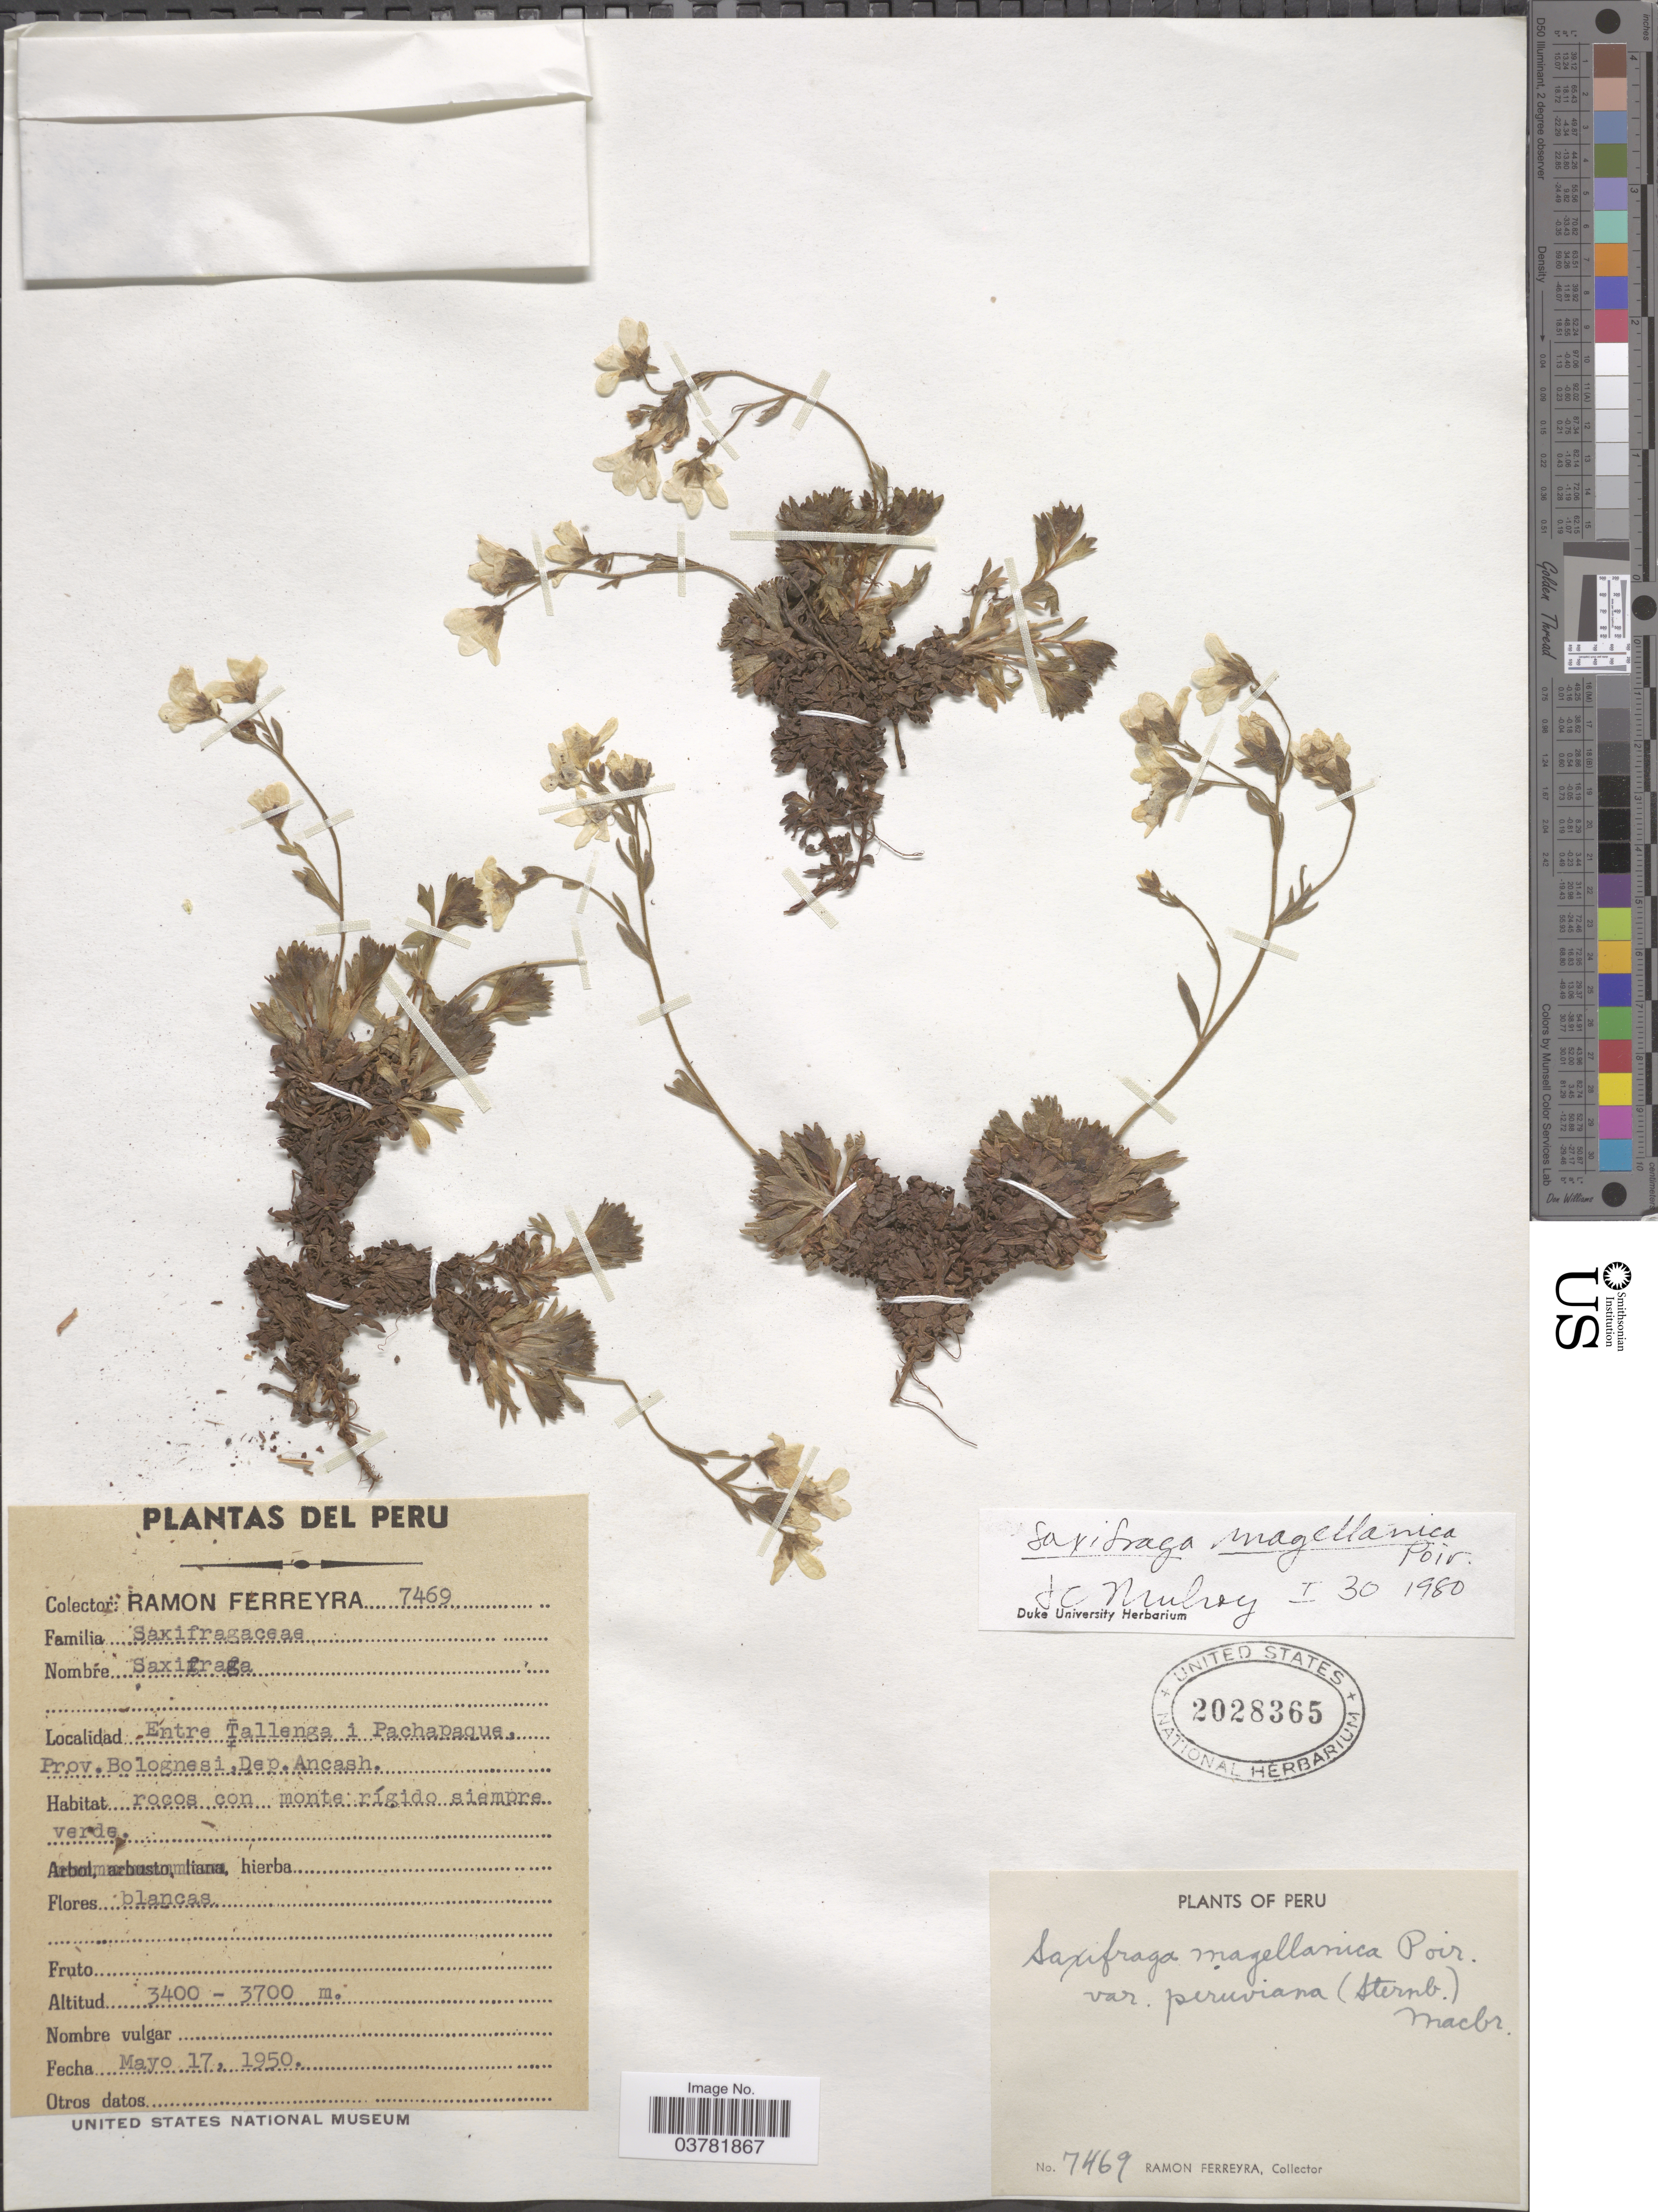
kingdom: Plantae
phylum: Tracheophyta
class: Magnoliopsida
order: Saxifragales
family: Saxifragaceae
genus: Saxifraga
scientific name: Saxifraga magellanica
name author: Poir.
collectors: R. A. Ferreyra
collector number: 7469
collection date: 1950-05-17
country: Peru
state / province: Ancash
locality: Entre Tallenga i Pachapaque, Prov. Bolognesi, Dep. Ancash.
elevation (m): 3400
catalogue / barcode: US 2028365